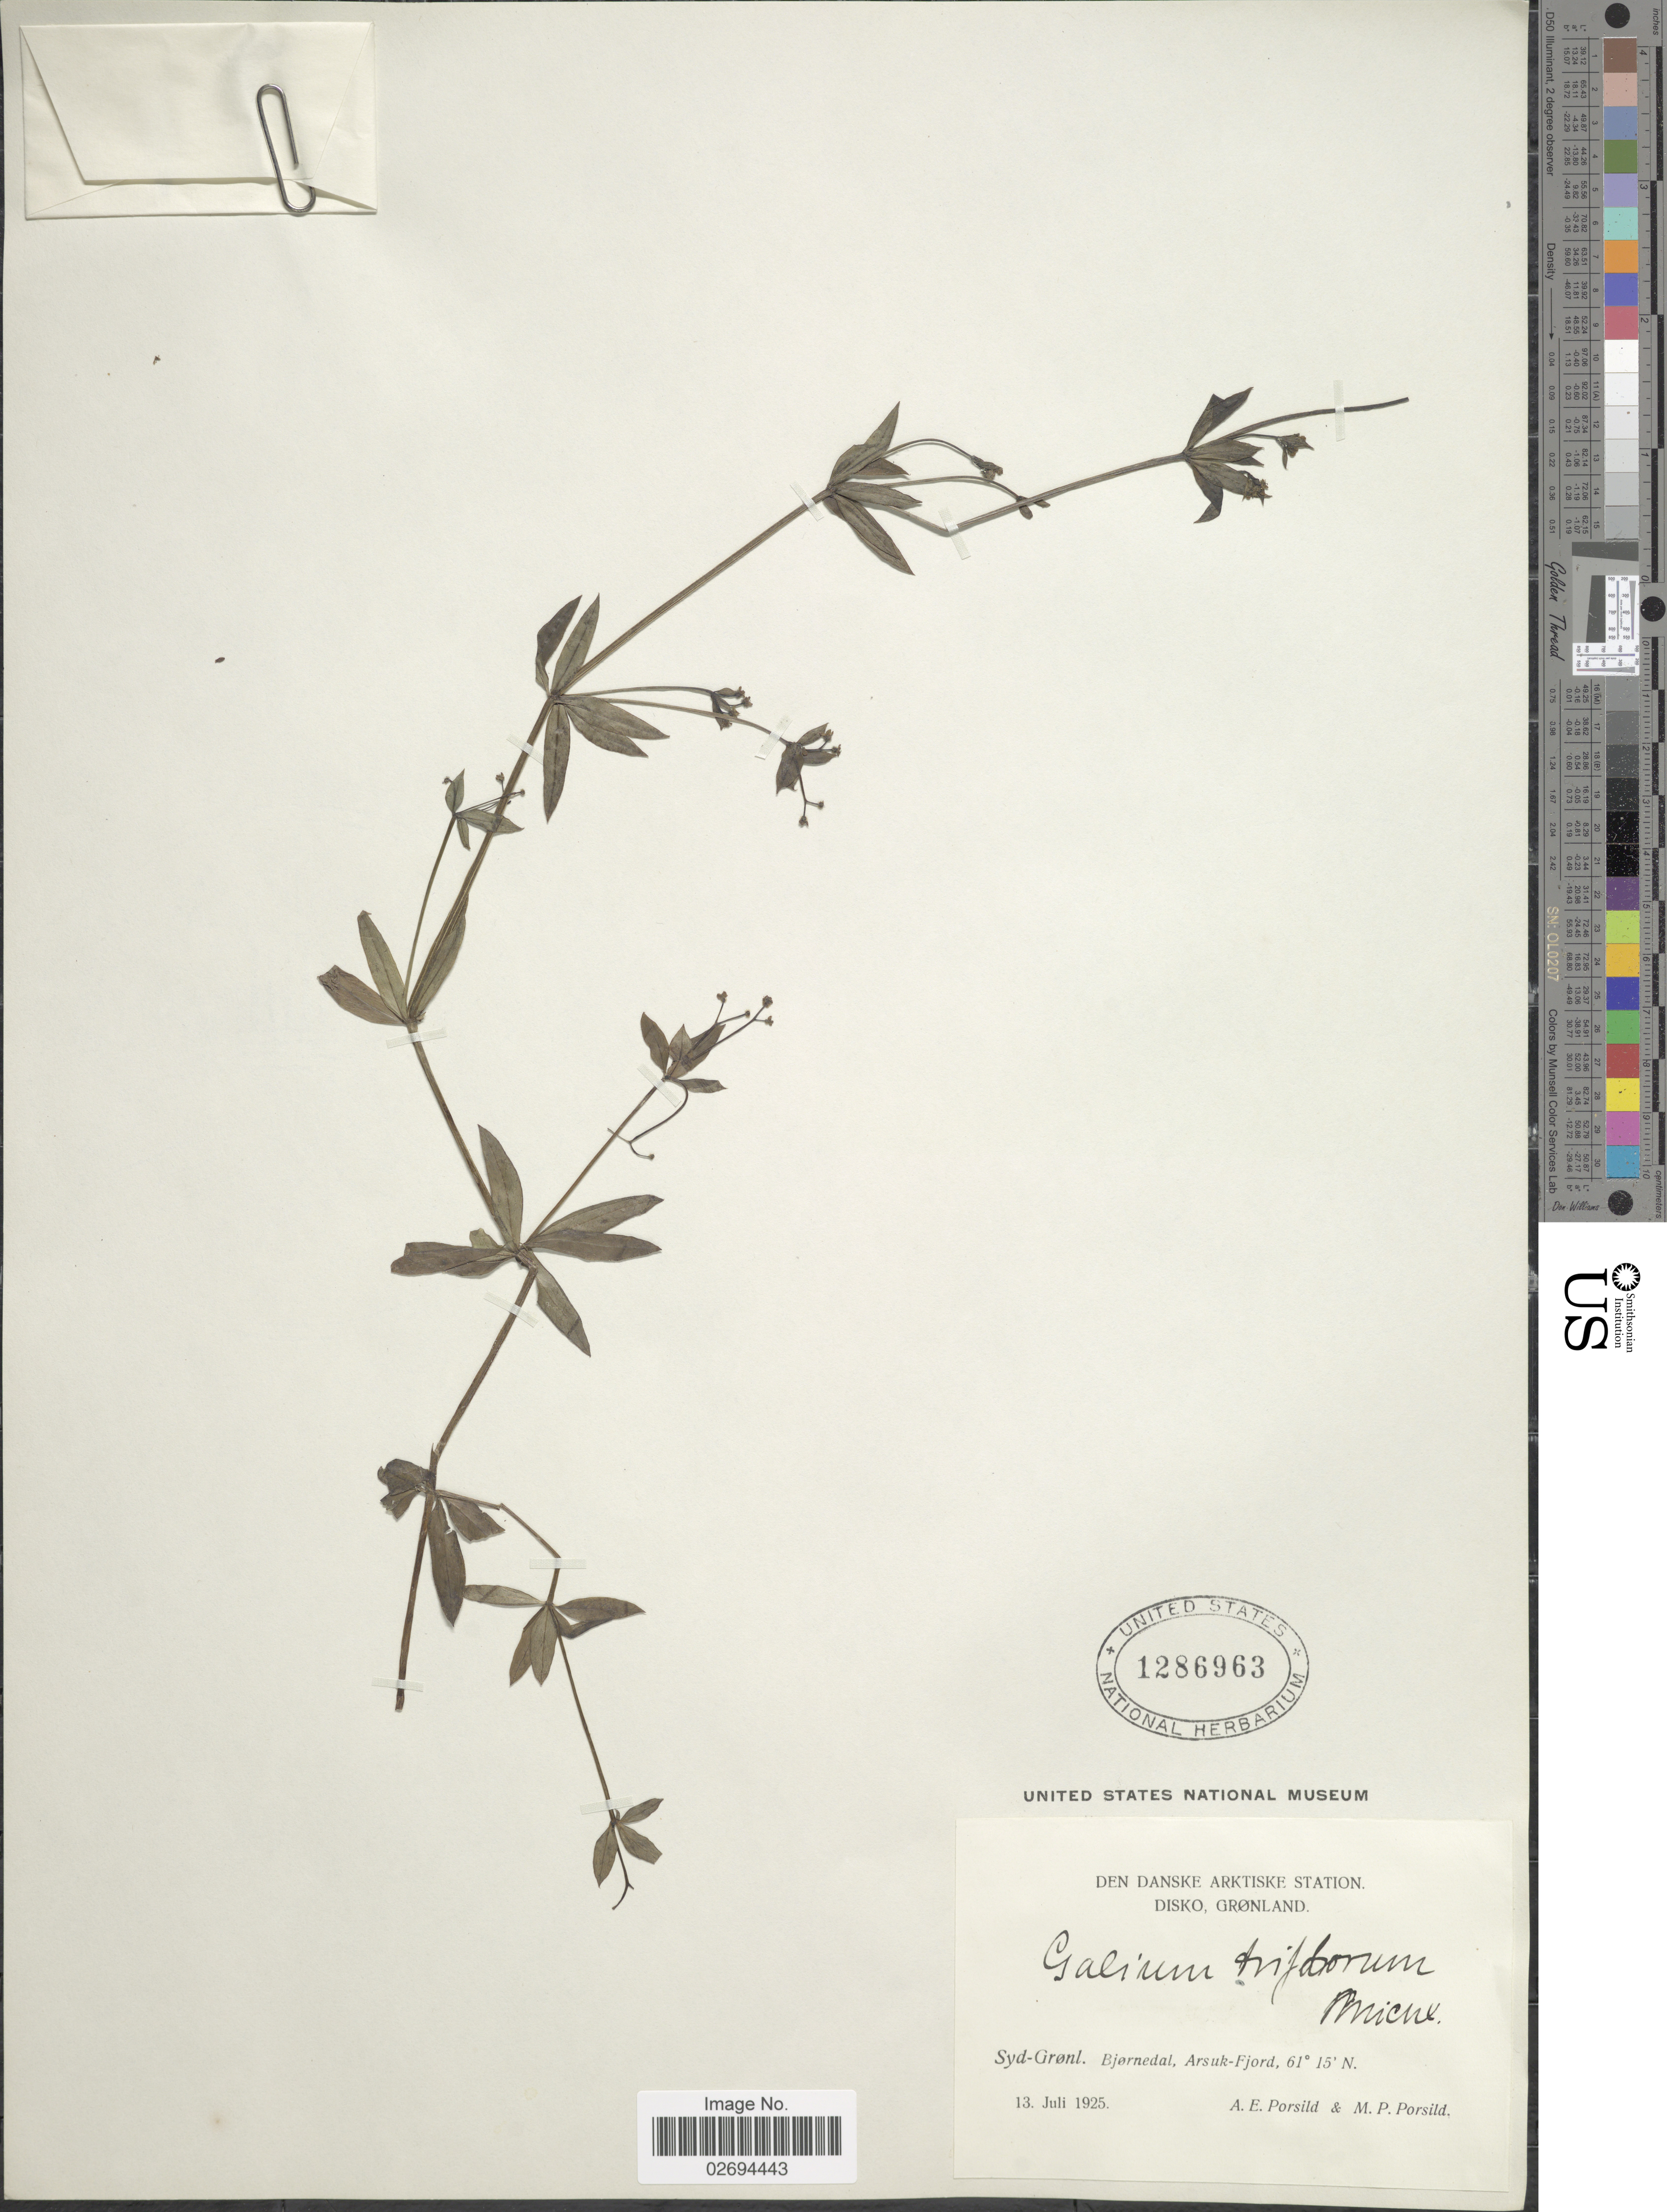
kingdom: Plantae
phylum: Tracheophyta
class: Magnoliopsida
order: Gentianales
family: Rubiaceae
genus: Galium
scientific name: Galium triflorum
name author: Michx.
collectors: A. E. Porsild & M. P. Porsild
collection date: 1925-07-13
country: Greenland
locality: Syd-Grønl. Bjørnedal, Arsuk-Fjord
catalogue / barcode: US 1286963